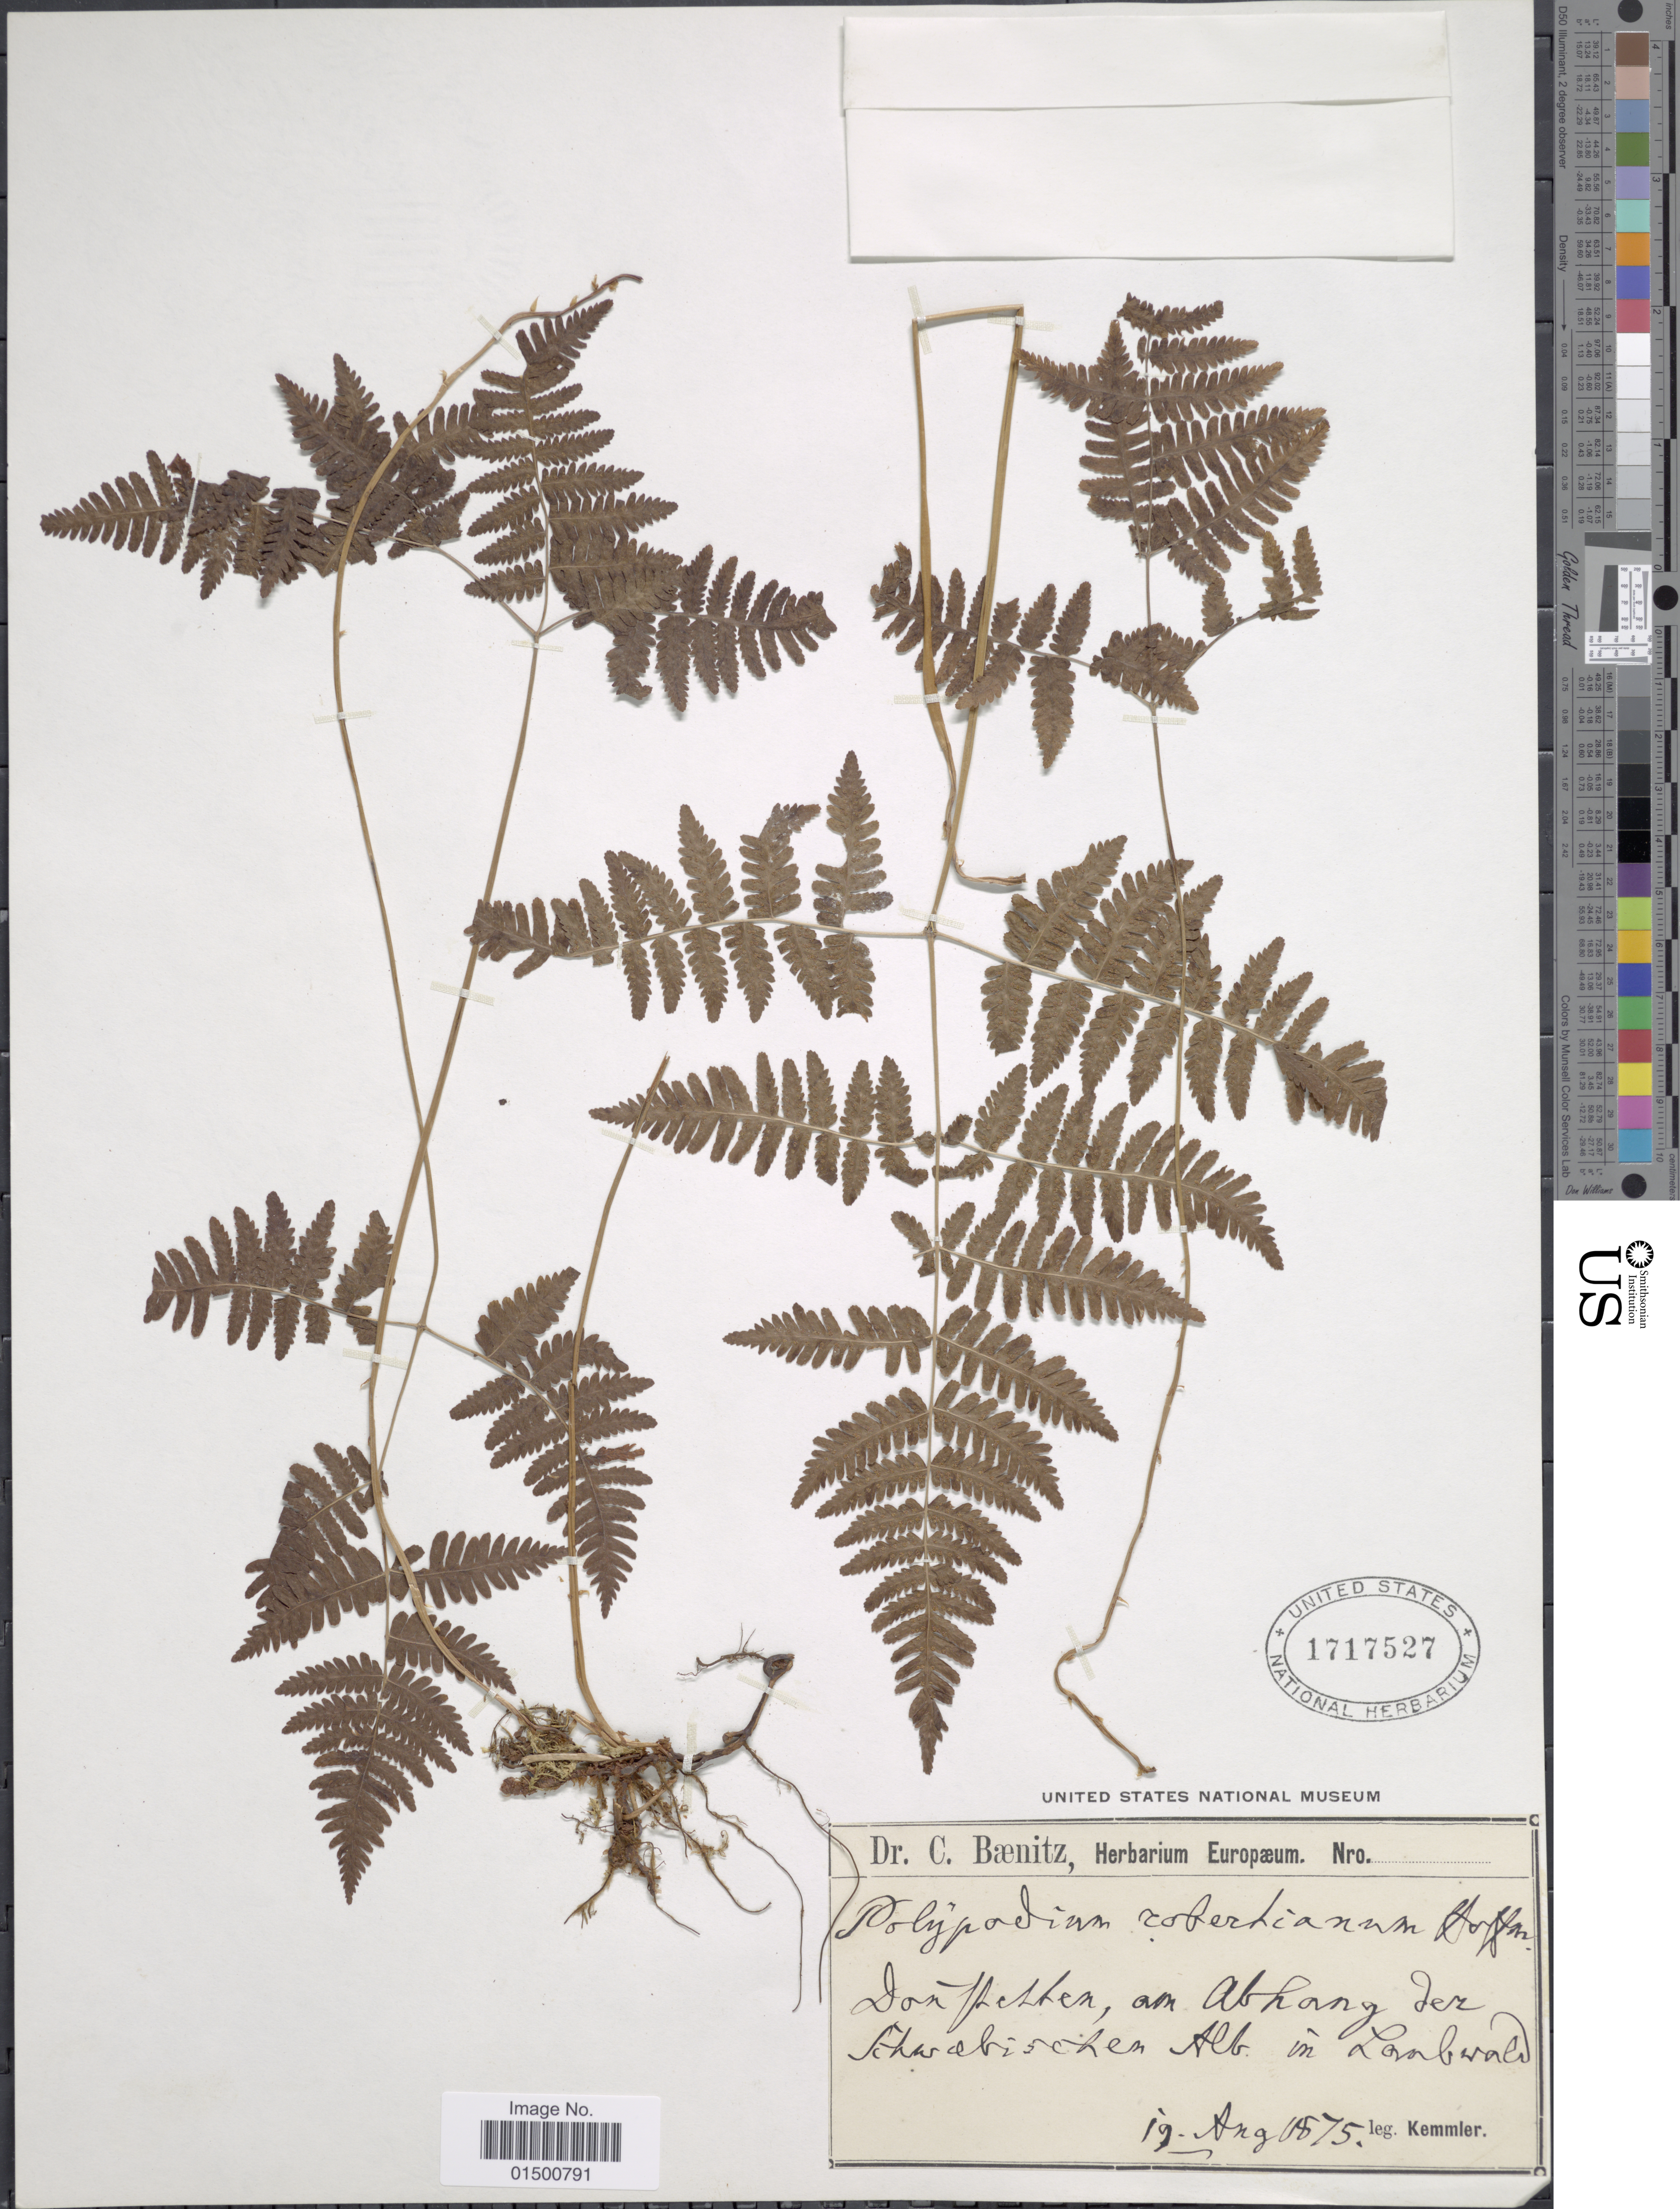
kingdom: Plantae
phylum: Tracheophyta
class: Polypodiopsida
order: Polypodiales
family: Cystopteridaceae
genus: Gymnocarpium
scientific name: Gymnocarpium robertianum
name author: (Hoffm.) Newman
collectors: -. Kemmler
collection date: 1875-08-19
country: Germany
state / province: Baden-Württemberg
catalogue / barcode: US 1717527